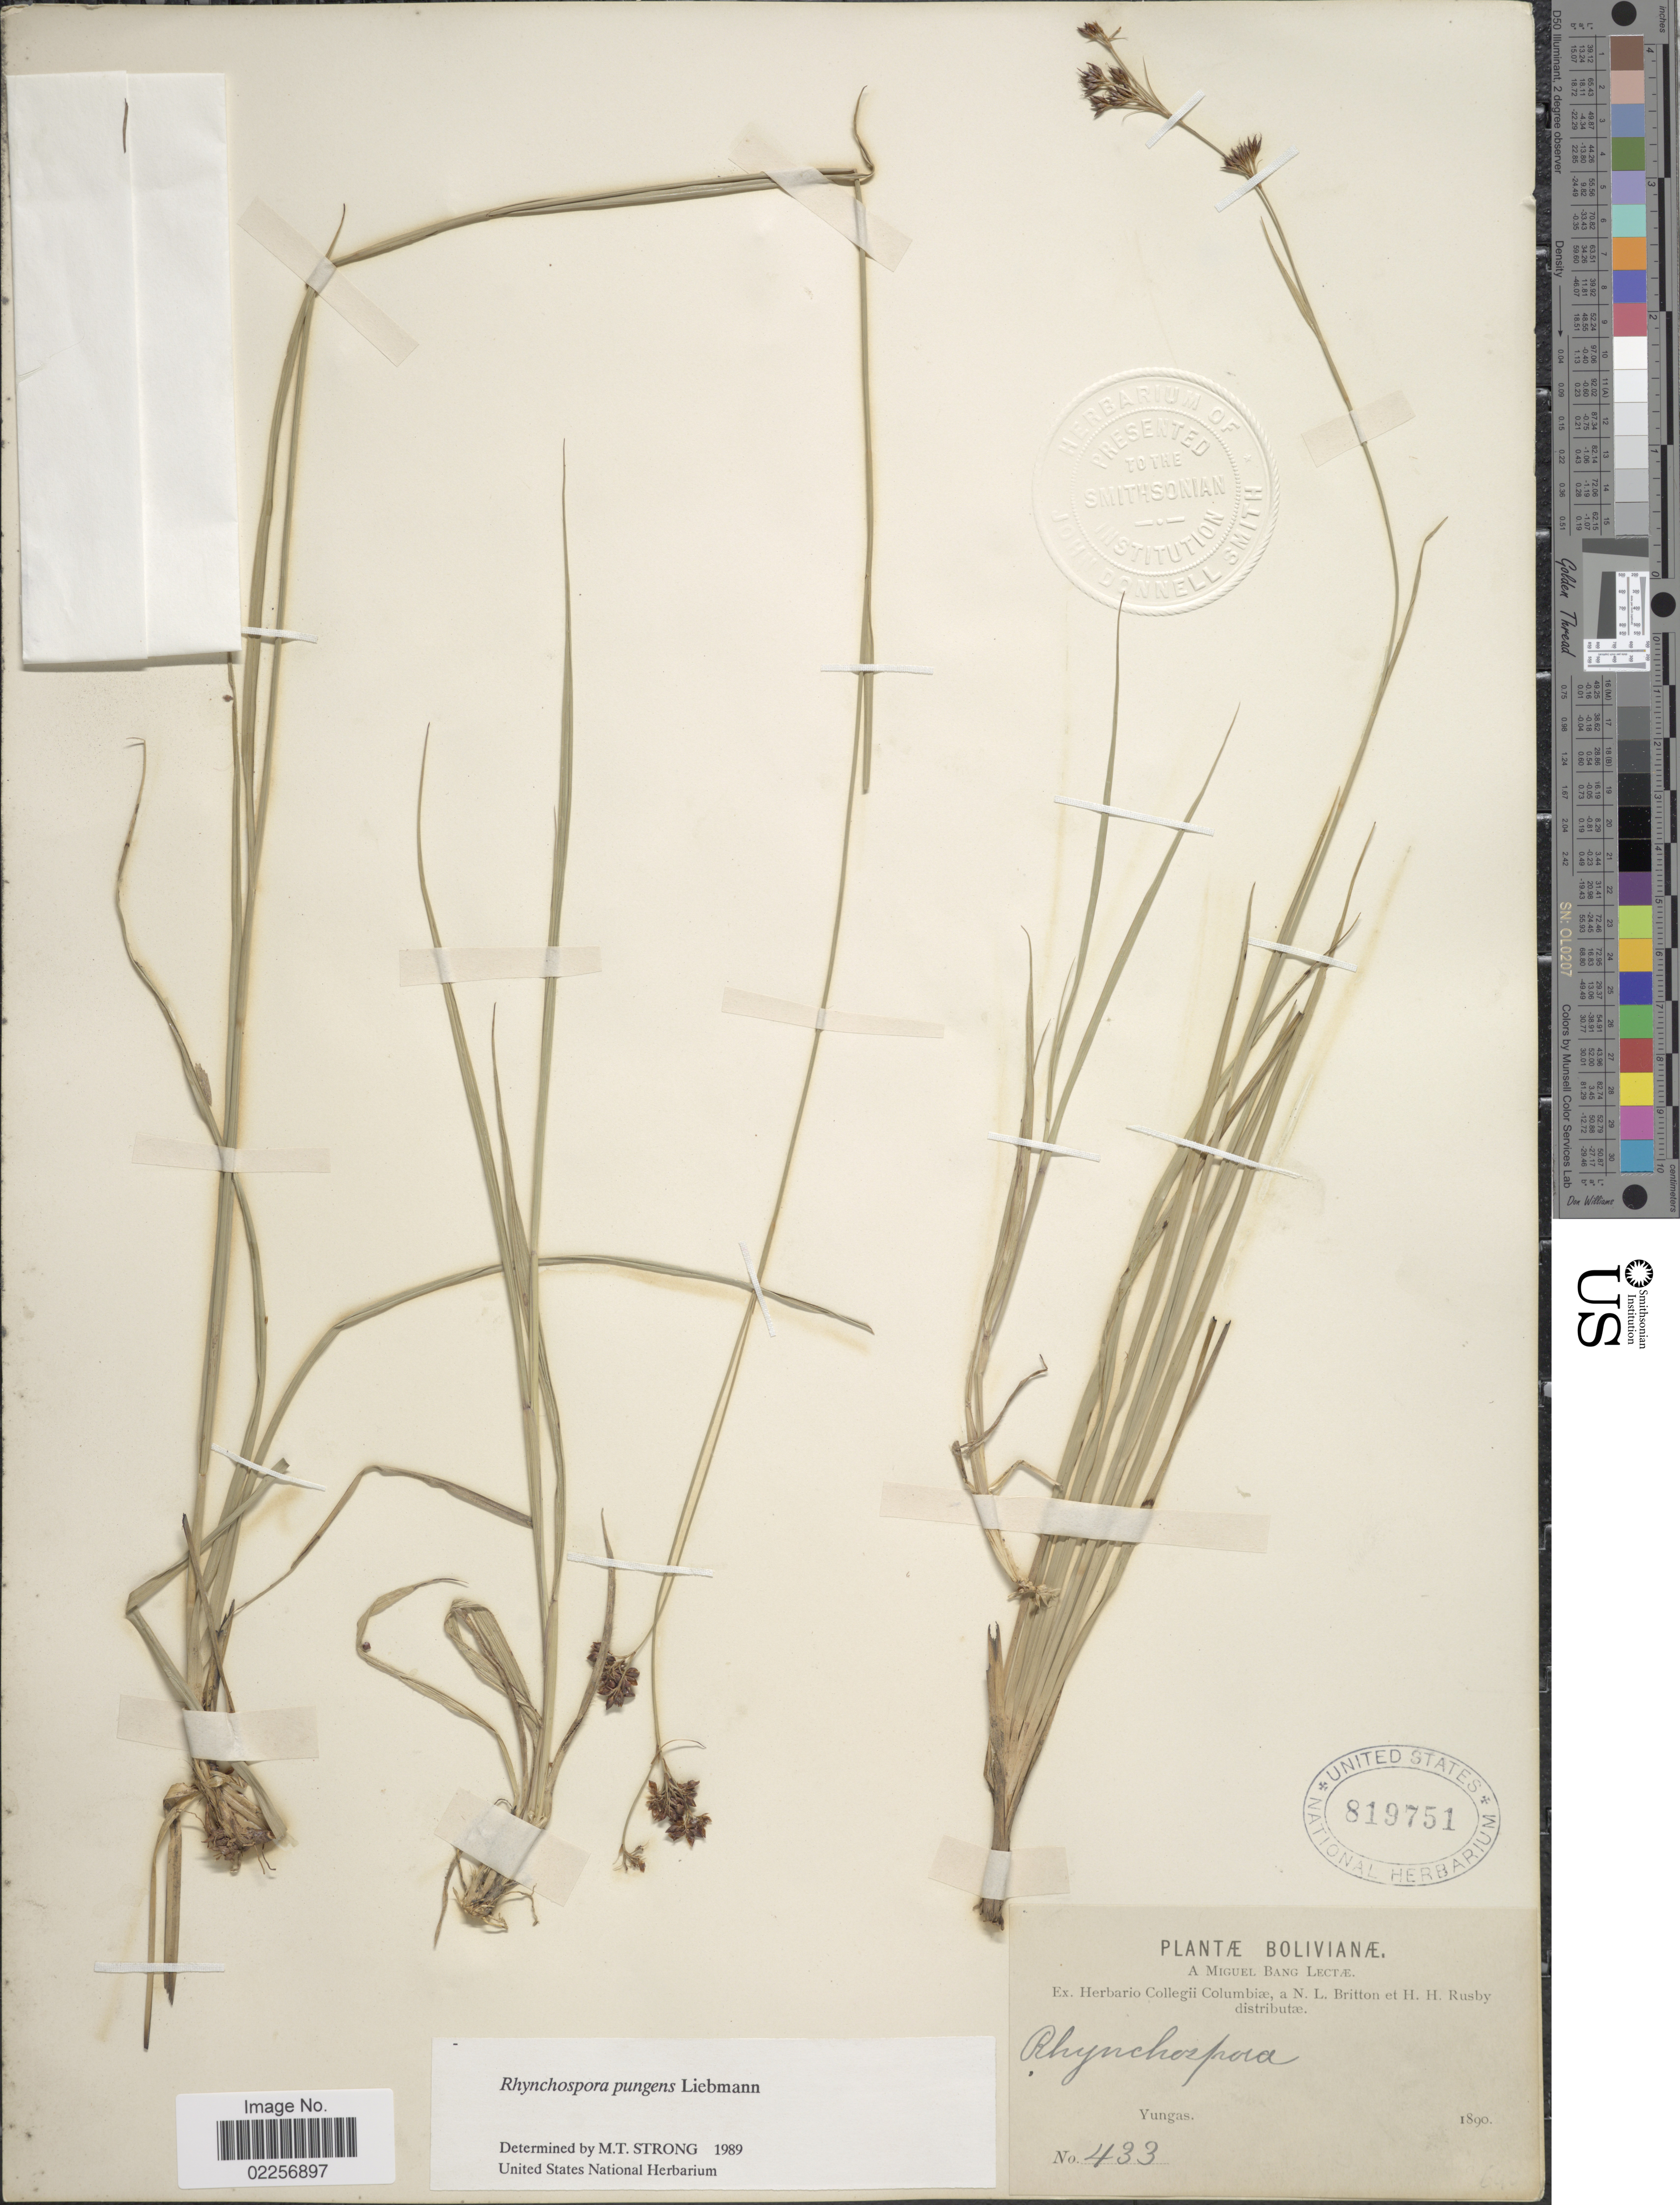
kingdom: Plantae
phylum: Tracheophyta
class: Liliopsida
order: Poales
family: Cyperaceae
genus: Rhynchospora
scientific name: Rhynchospora pungens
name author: Liebm.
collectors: M. Bang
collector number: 433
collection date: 1890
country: Bolivia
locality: Bolivianae. Yungas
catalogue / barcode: US 819751